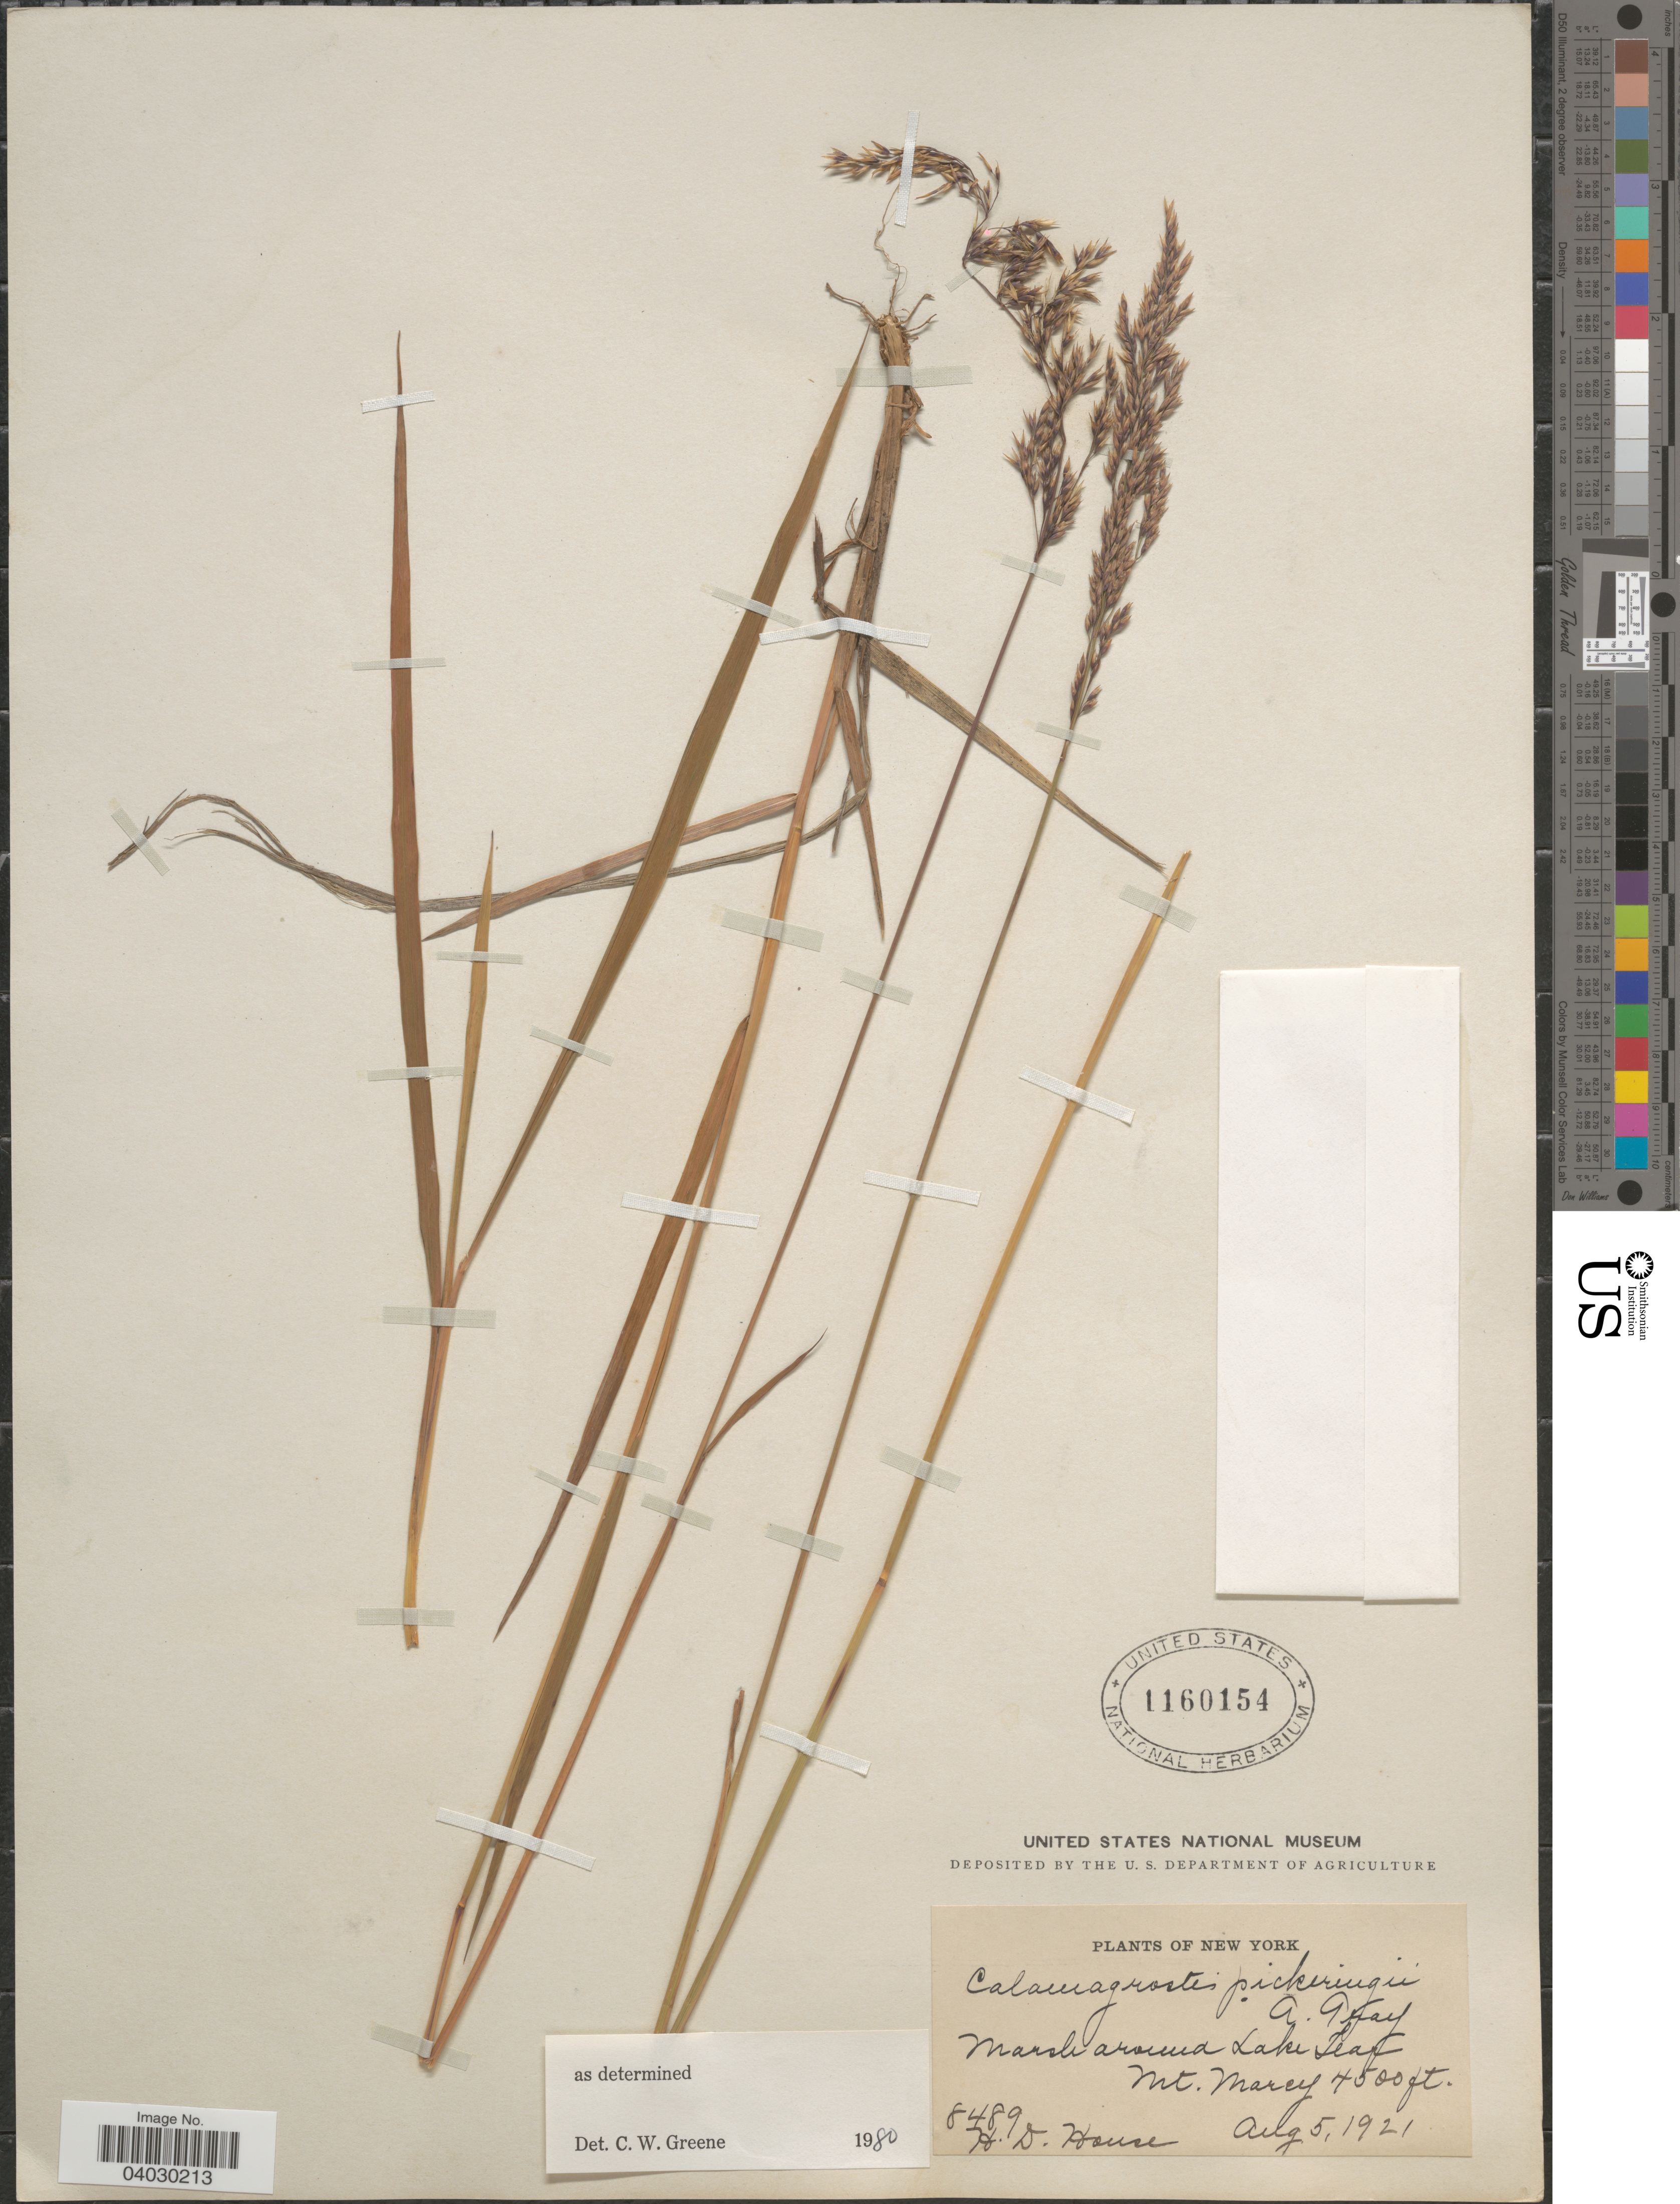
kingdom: Plantae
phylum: Tracheophyta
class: Liliopsida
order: Poales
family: Poaceae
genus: Calamagrostis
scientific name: Calamagrostis pickeringii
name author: A. Gray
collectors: H. D. House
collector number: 8489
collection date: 1921-08-05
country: United States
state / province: New York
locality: Marsh around Lake Tear. Mt. Marcy.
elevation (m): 1372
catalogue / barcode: US 1160154